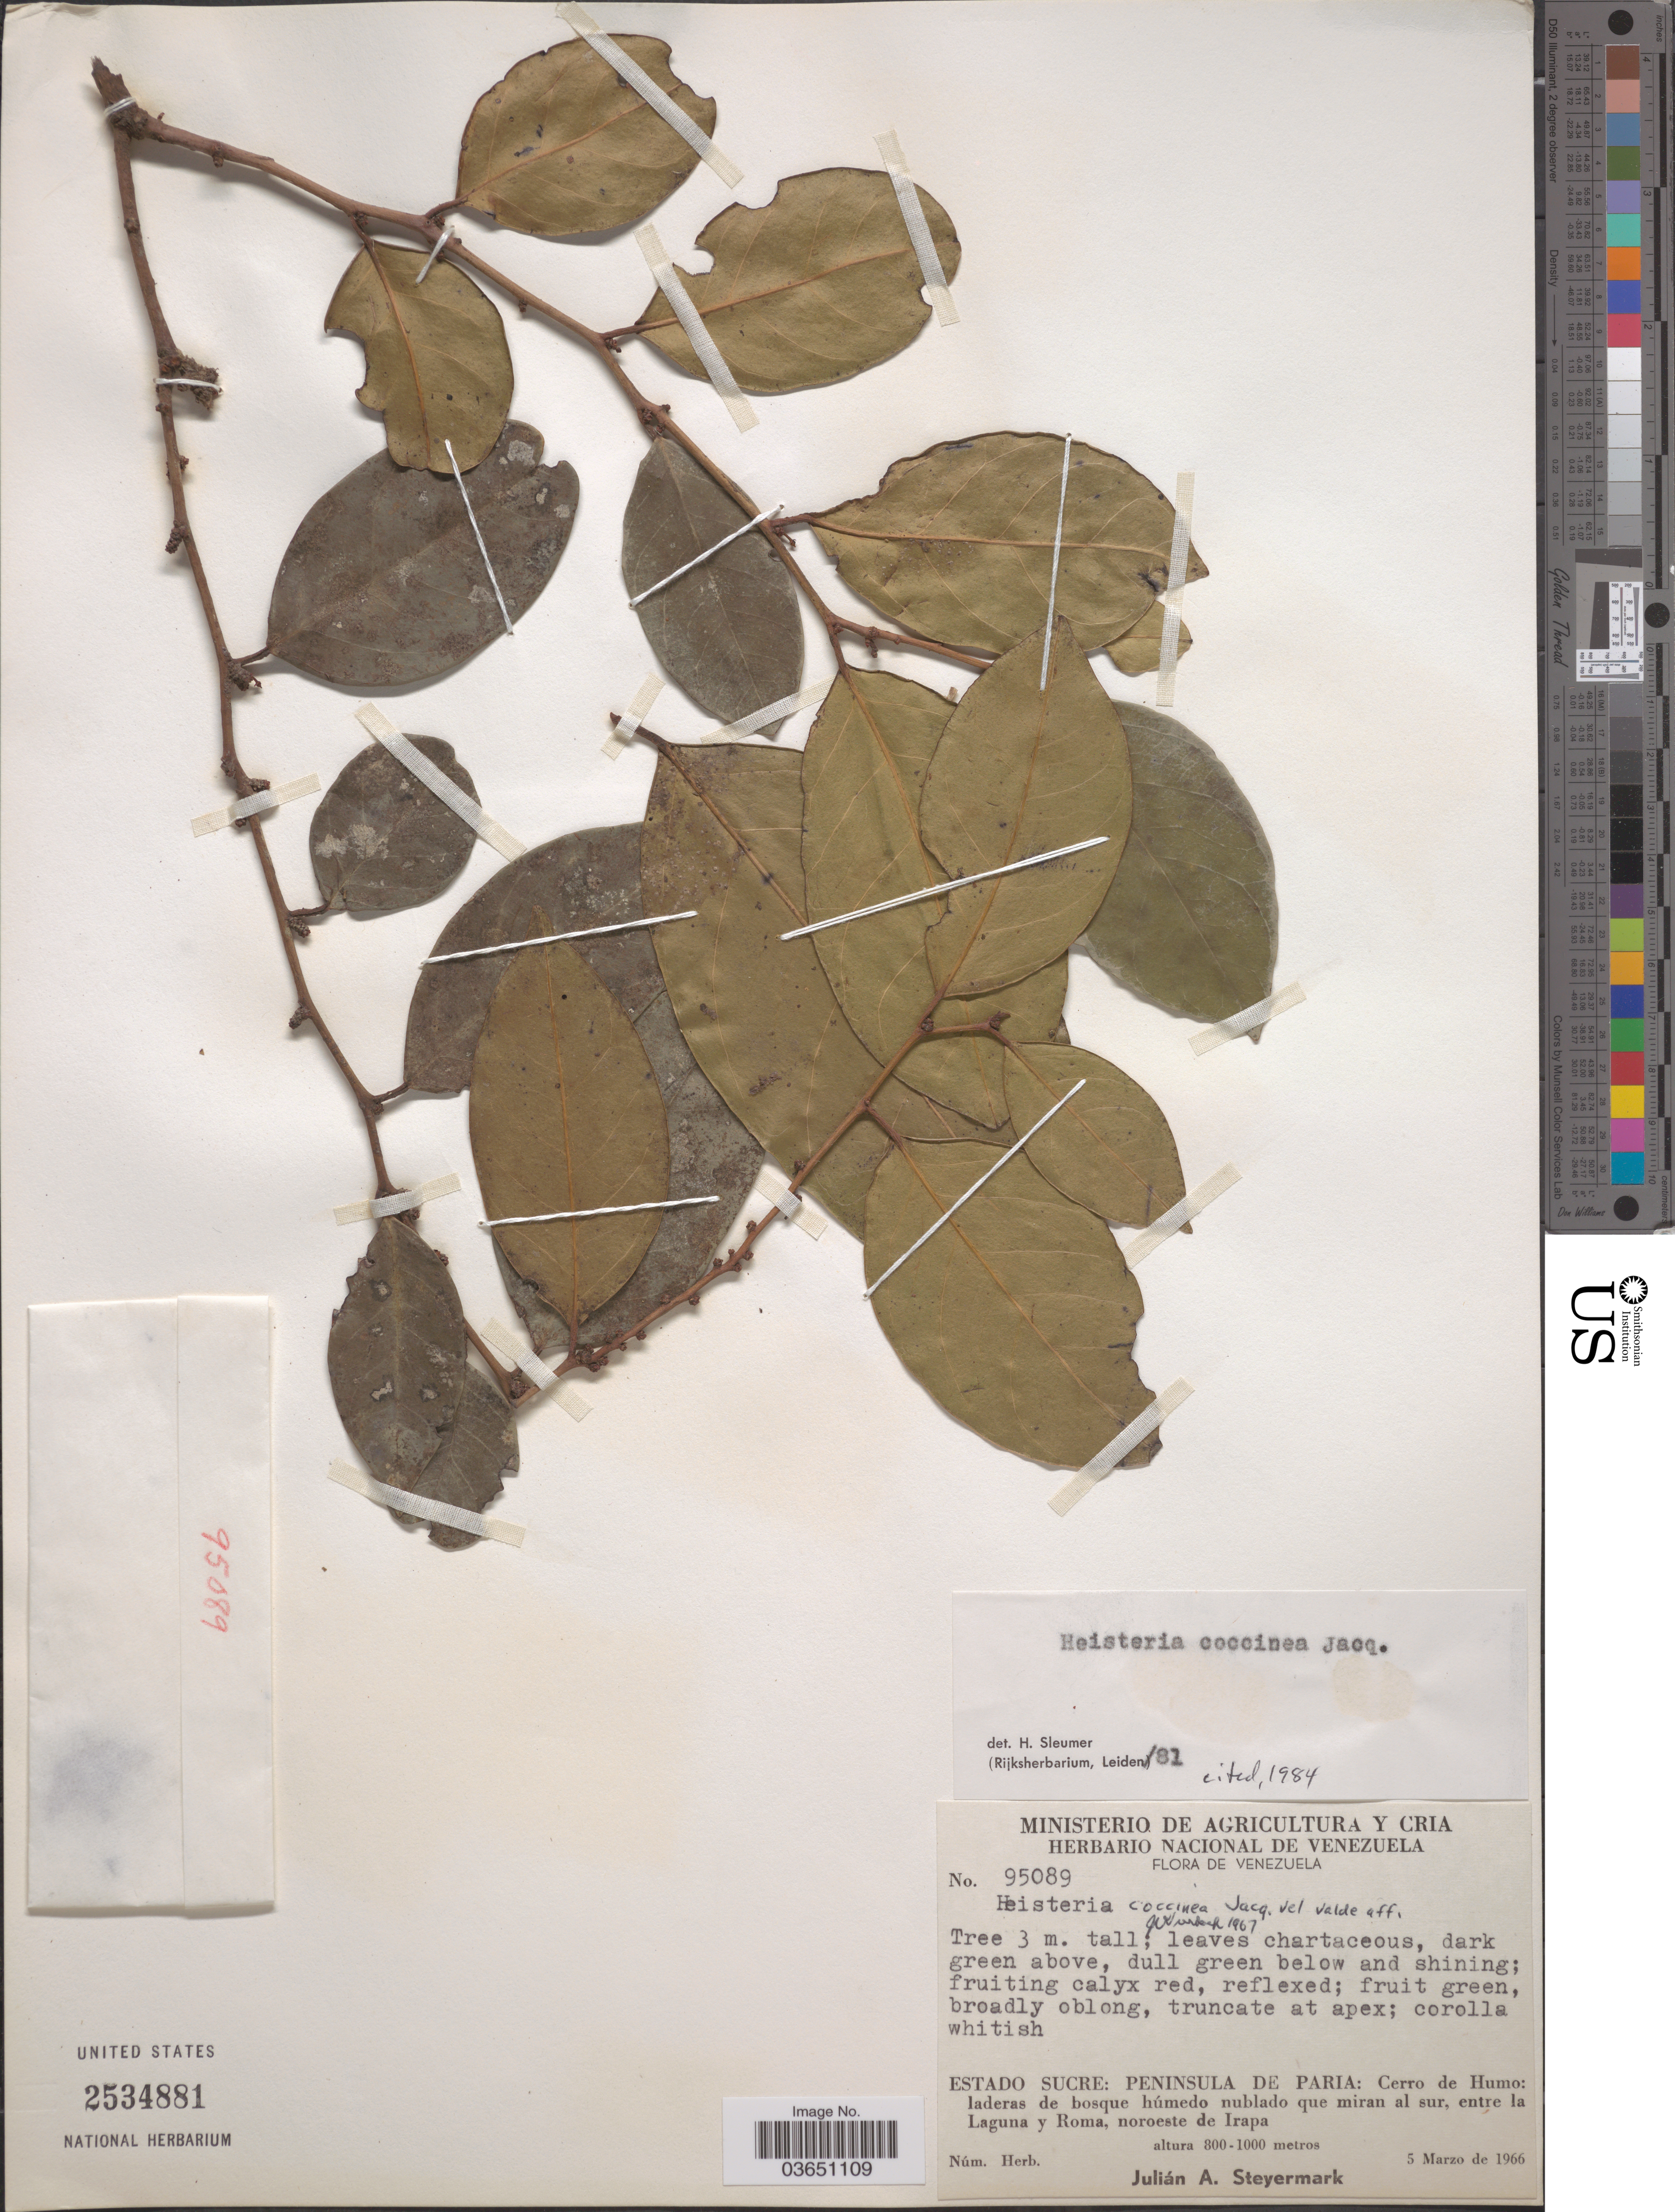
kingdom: Plantae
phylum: Tracheophyta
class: Magnoliopsida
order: Santalales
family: Erythropalaceae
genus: Heisteria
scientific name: Heisteria coccinea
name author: Jacq.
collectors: J. Steyermark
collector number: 95089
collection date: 1966-03-05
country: Venezuela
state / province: Sucre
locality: Peninsula de Paria: Cerro de Humo: laderas de bosque húmedo niblado que miran al sur, entre la Laguna y Roma, noroeste de Irapa.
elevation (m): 300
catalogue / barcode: US 2534881